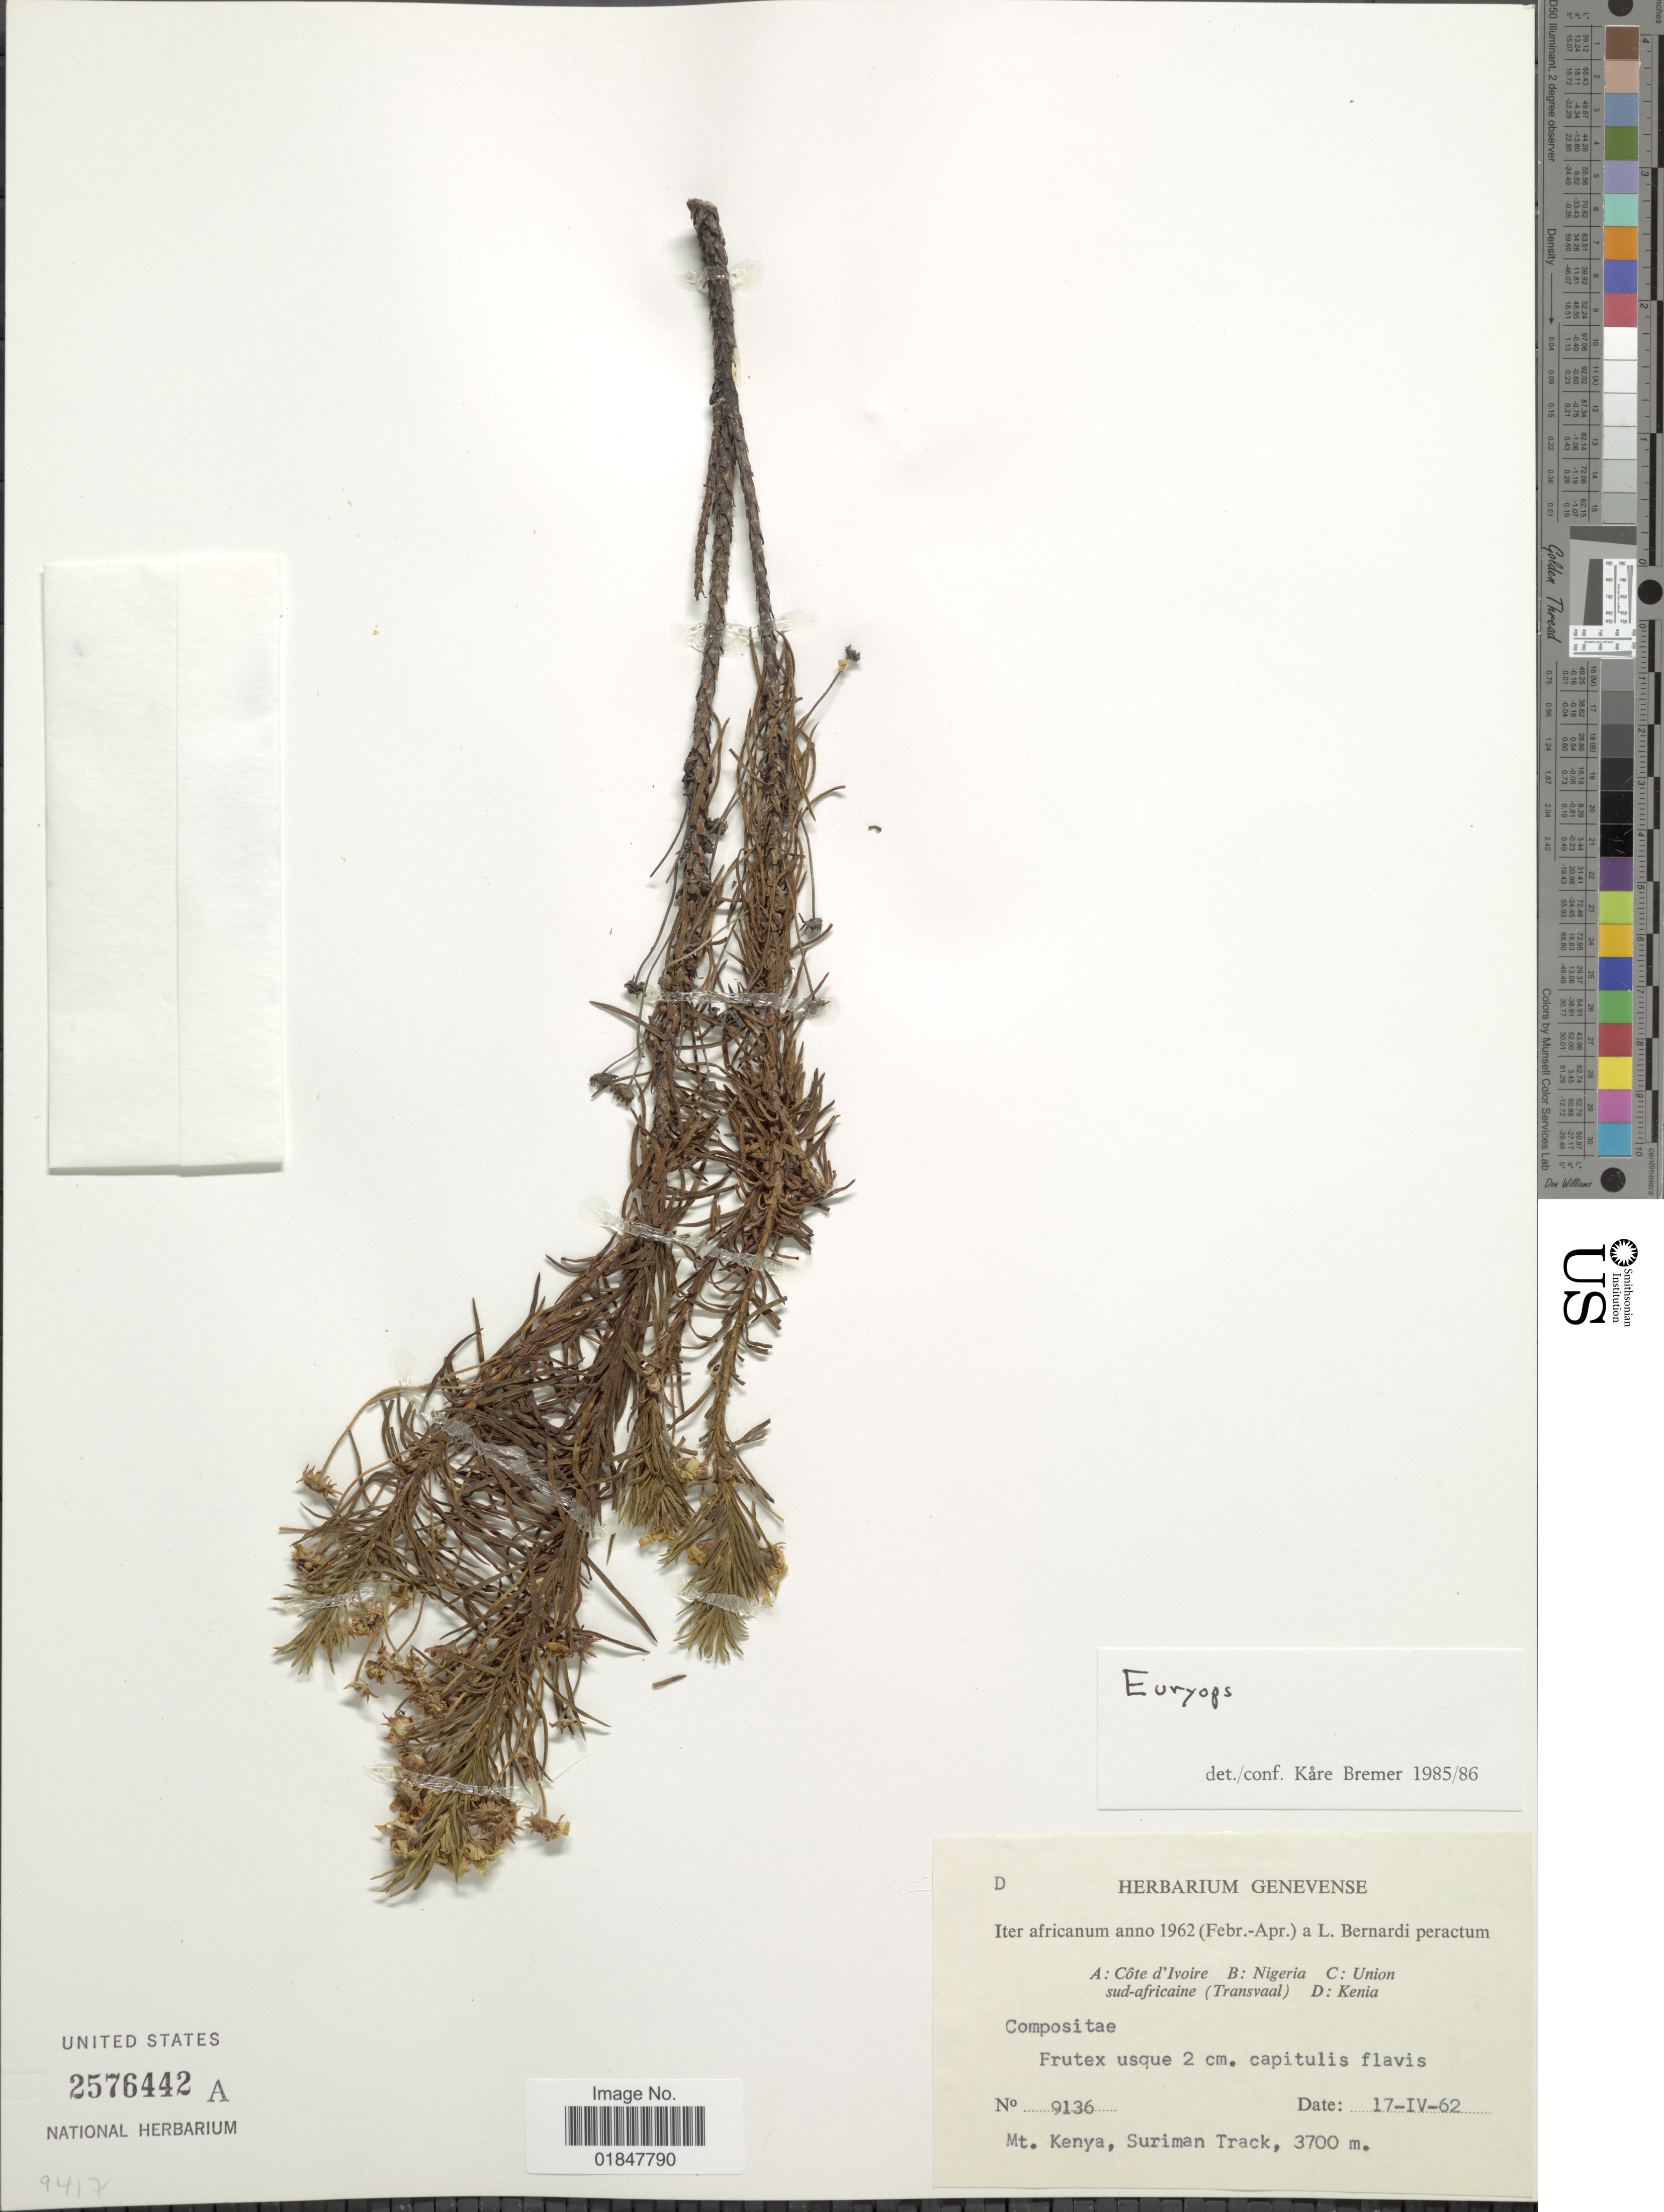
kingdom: Plantae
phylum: Tracheophyta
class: Magnoliopsida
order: Asterales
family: Asteraceae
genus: Euryops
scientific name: Euryops sp.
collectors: L. Bernardi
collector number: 9136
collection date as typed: Transcribed d/m/y: 17/4/62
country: Kenya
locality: Mt. Kenya, Suriman Track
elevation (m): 3700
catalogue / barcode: US 2576442A